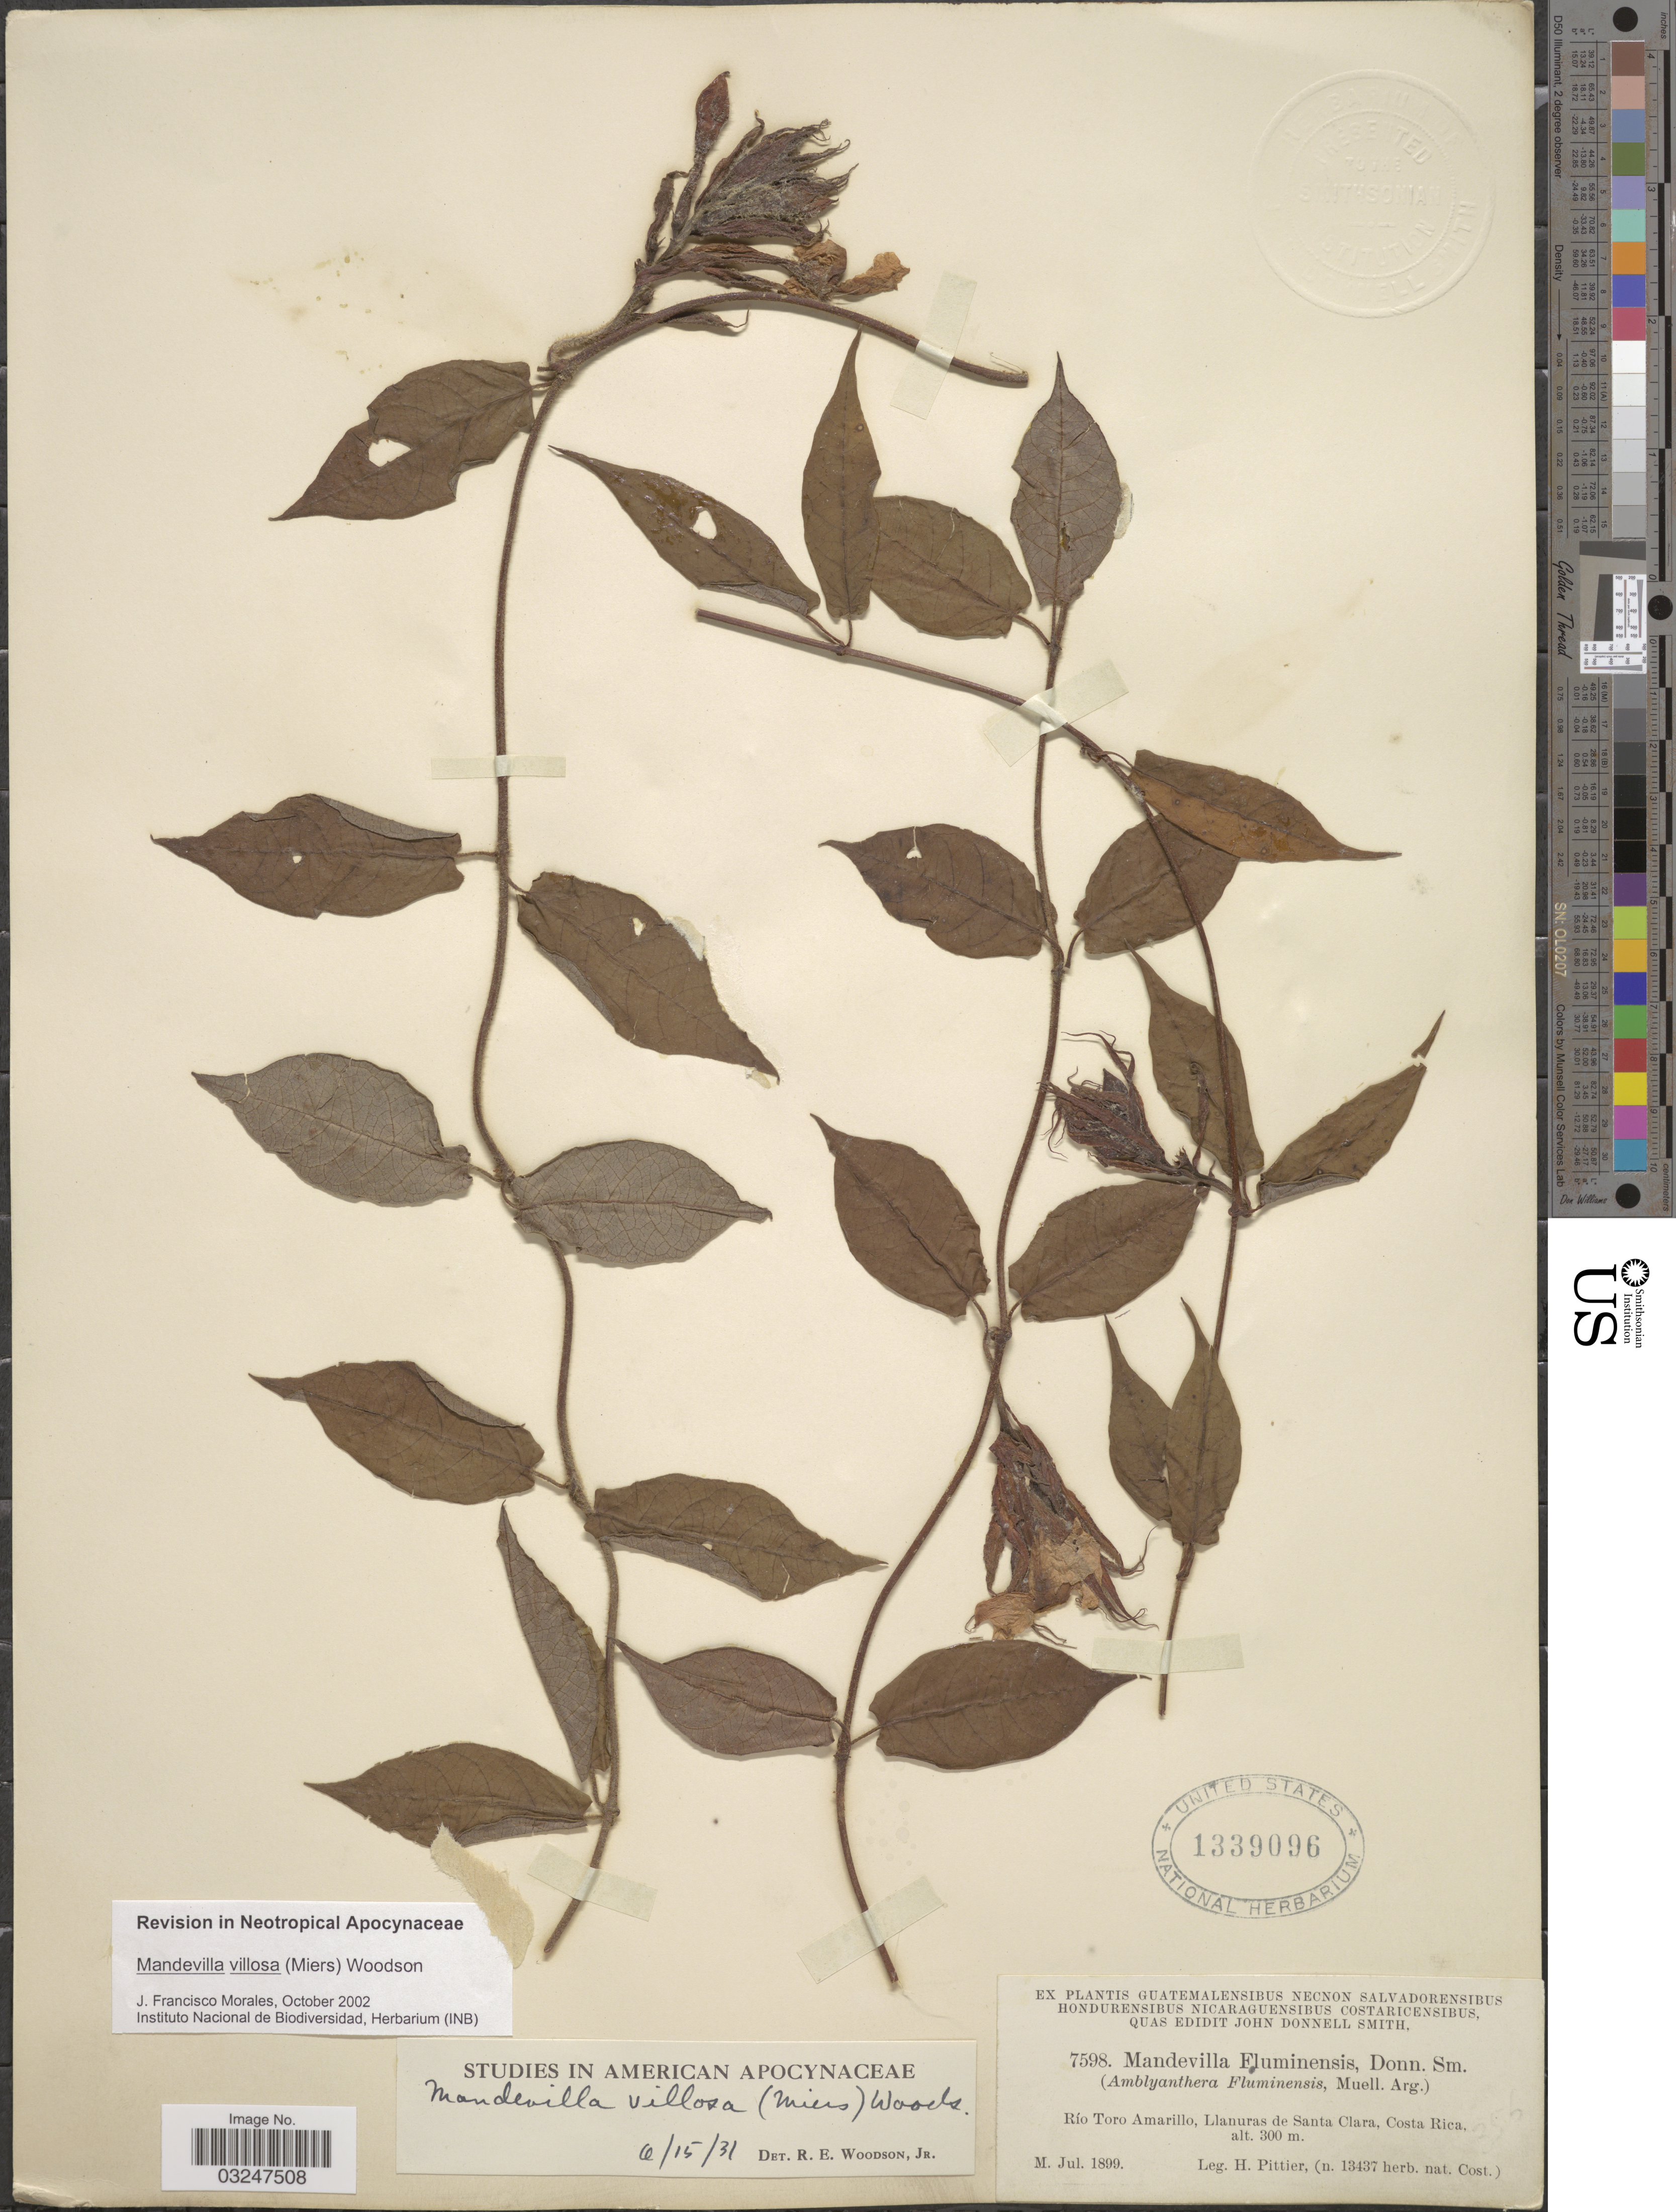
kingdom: Plantae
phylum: Tracheophyta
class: Magnoliopsida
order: Gentianales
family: Apocynaceae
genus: Mandevilla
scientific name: Mandevilla villosa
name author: (Miers) Woodson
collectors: H. F. Pittier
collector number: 7598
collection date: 1899-07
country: Costa Rica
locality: Río Toro Amarillo, Llanuras de Santa Clara.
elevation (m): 300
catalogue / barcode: US 1339096